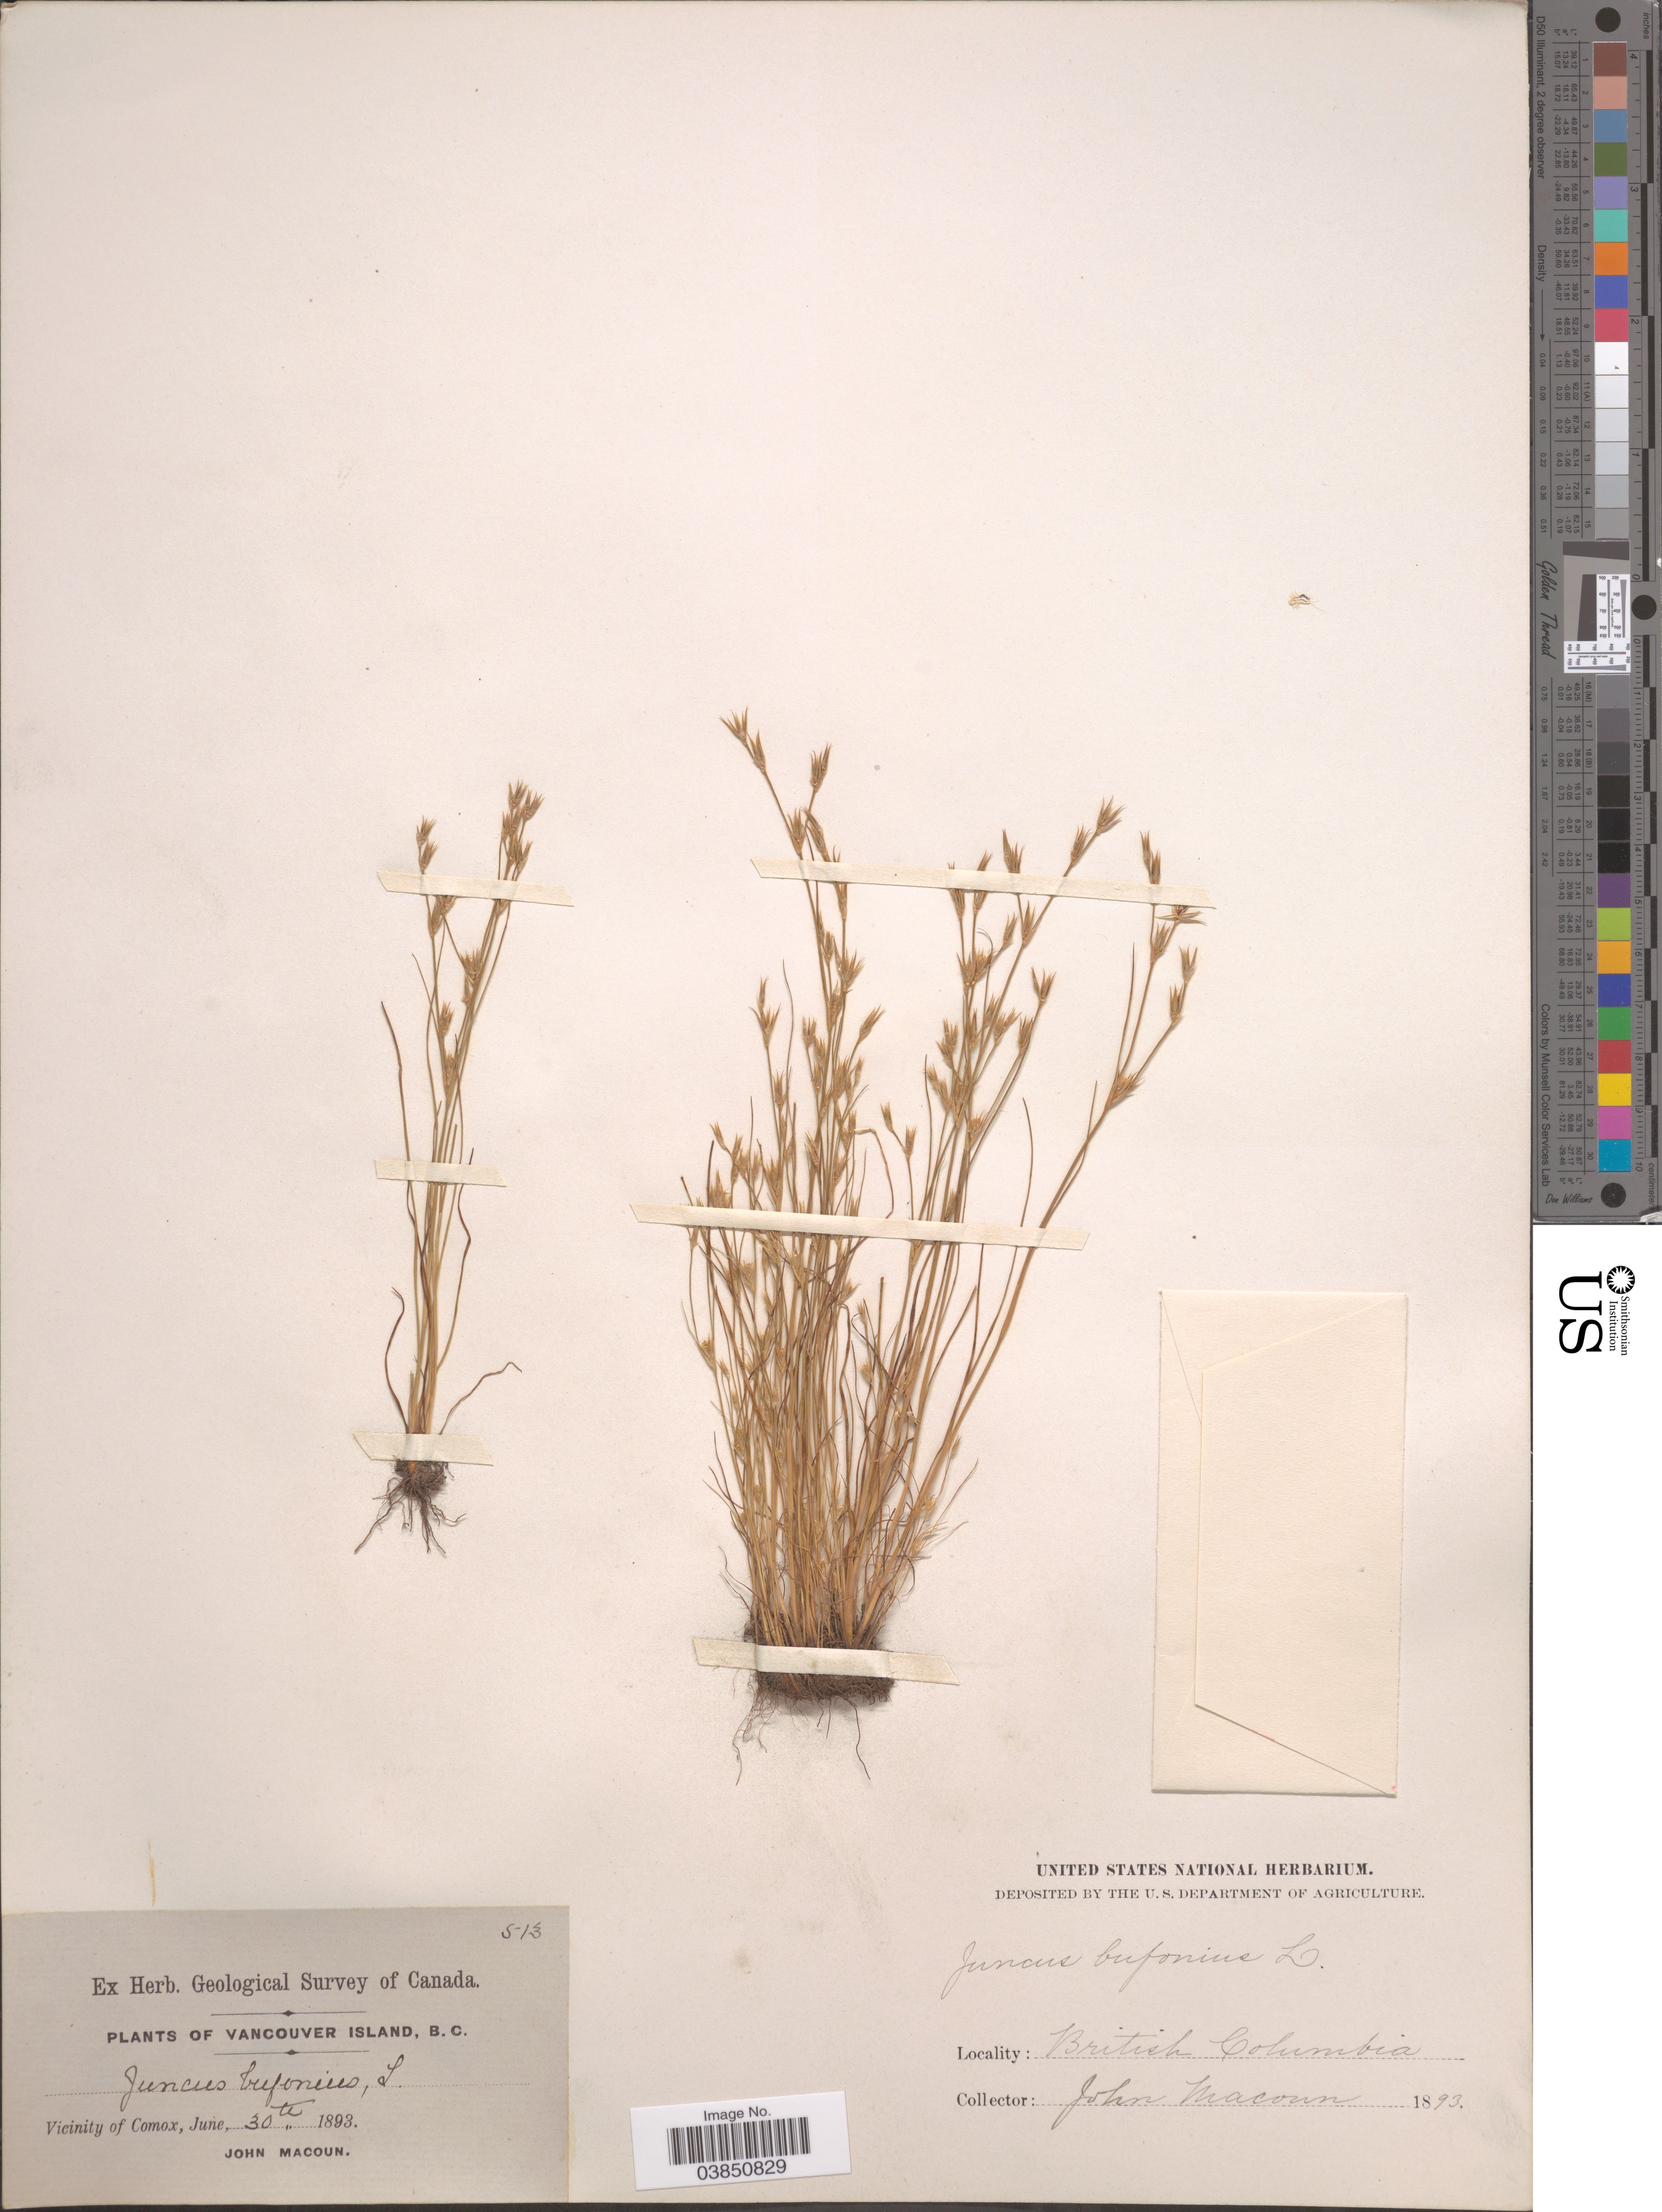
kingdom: Plantae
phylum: Tracheophyta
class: Liliopsida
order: Poales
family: Juncaceae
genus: Juncus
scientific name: Juncus bufonius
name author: L.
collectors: J. Macoun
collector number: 513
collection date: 1893-06-30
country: Canada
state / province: British Columbia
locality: Vancouver Island. Vicinity of Comox.